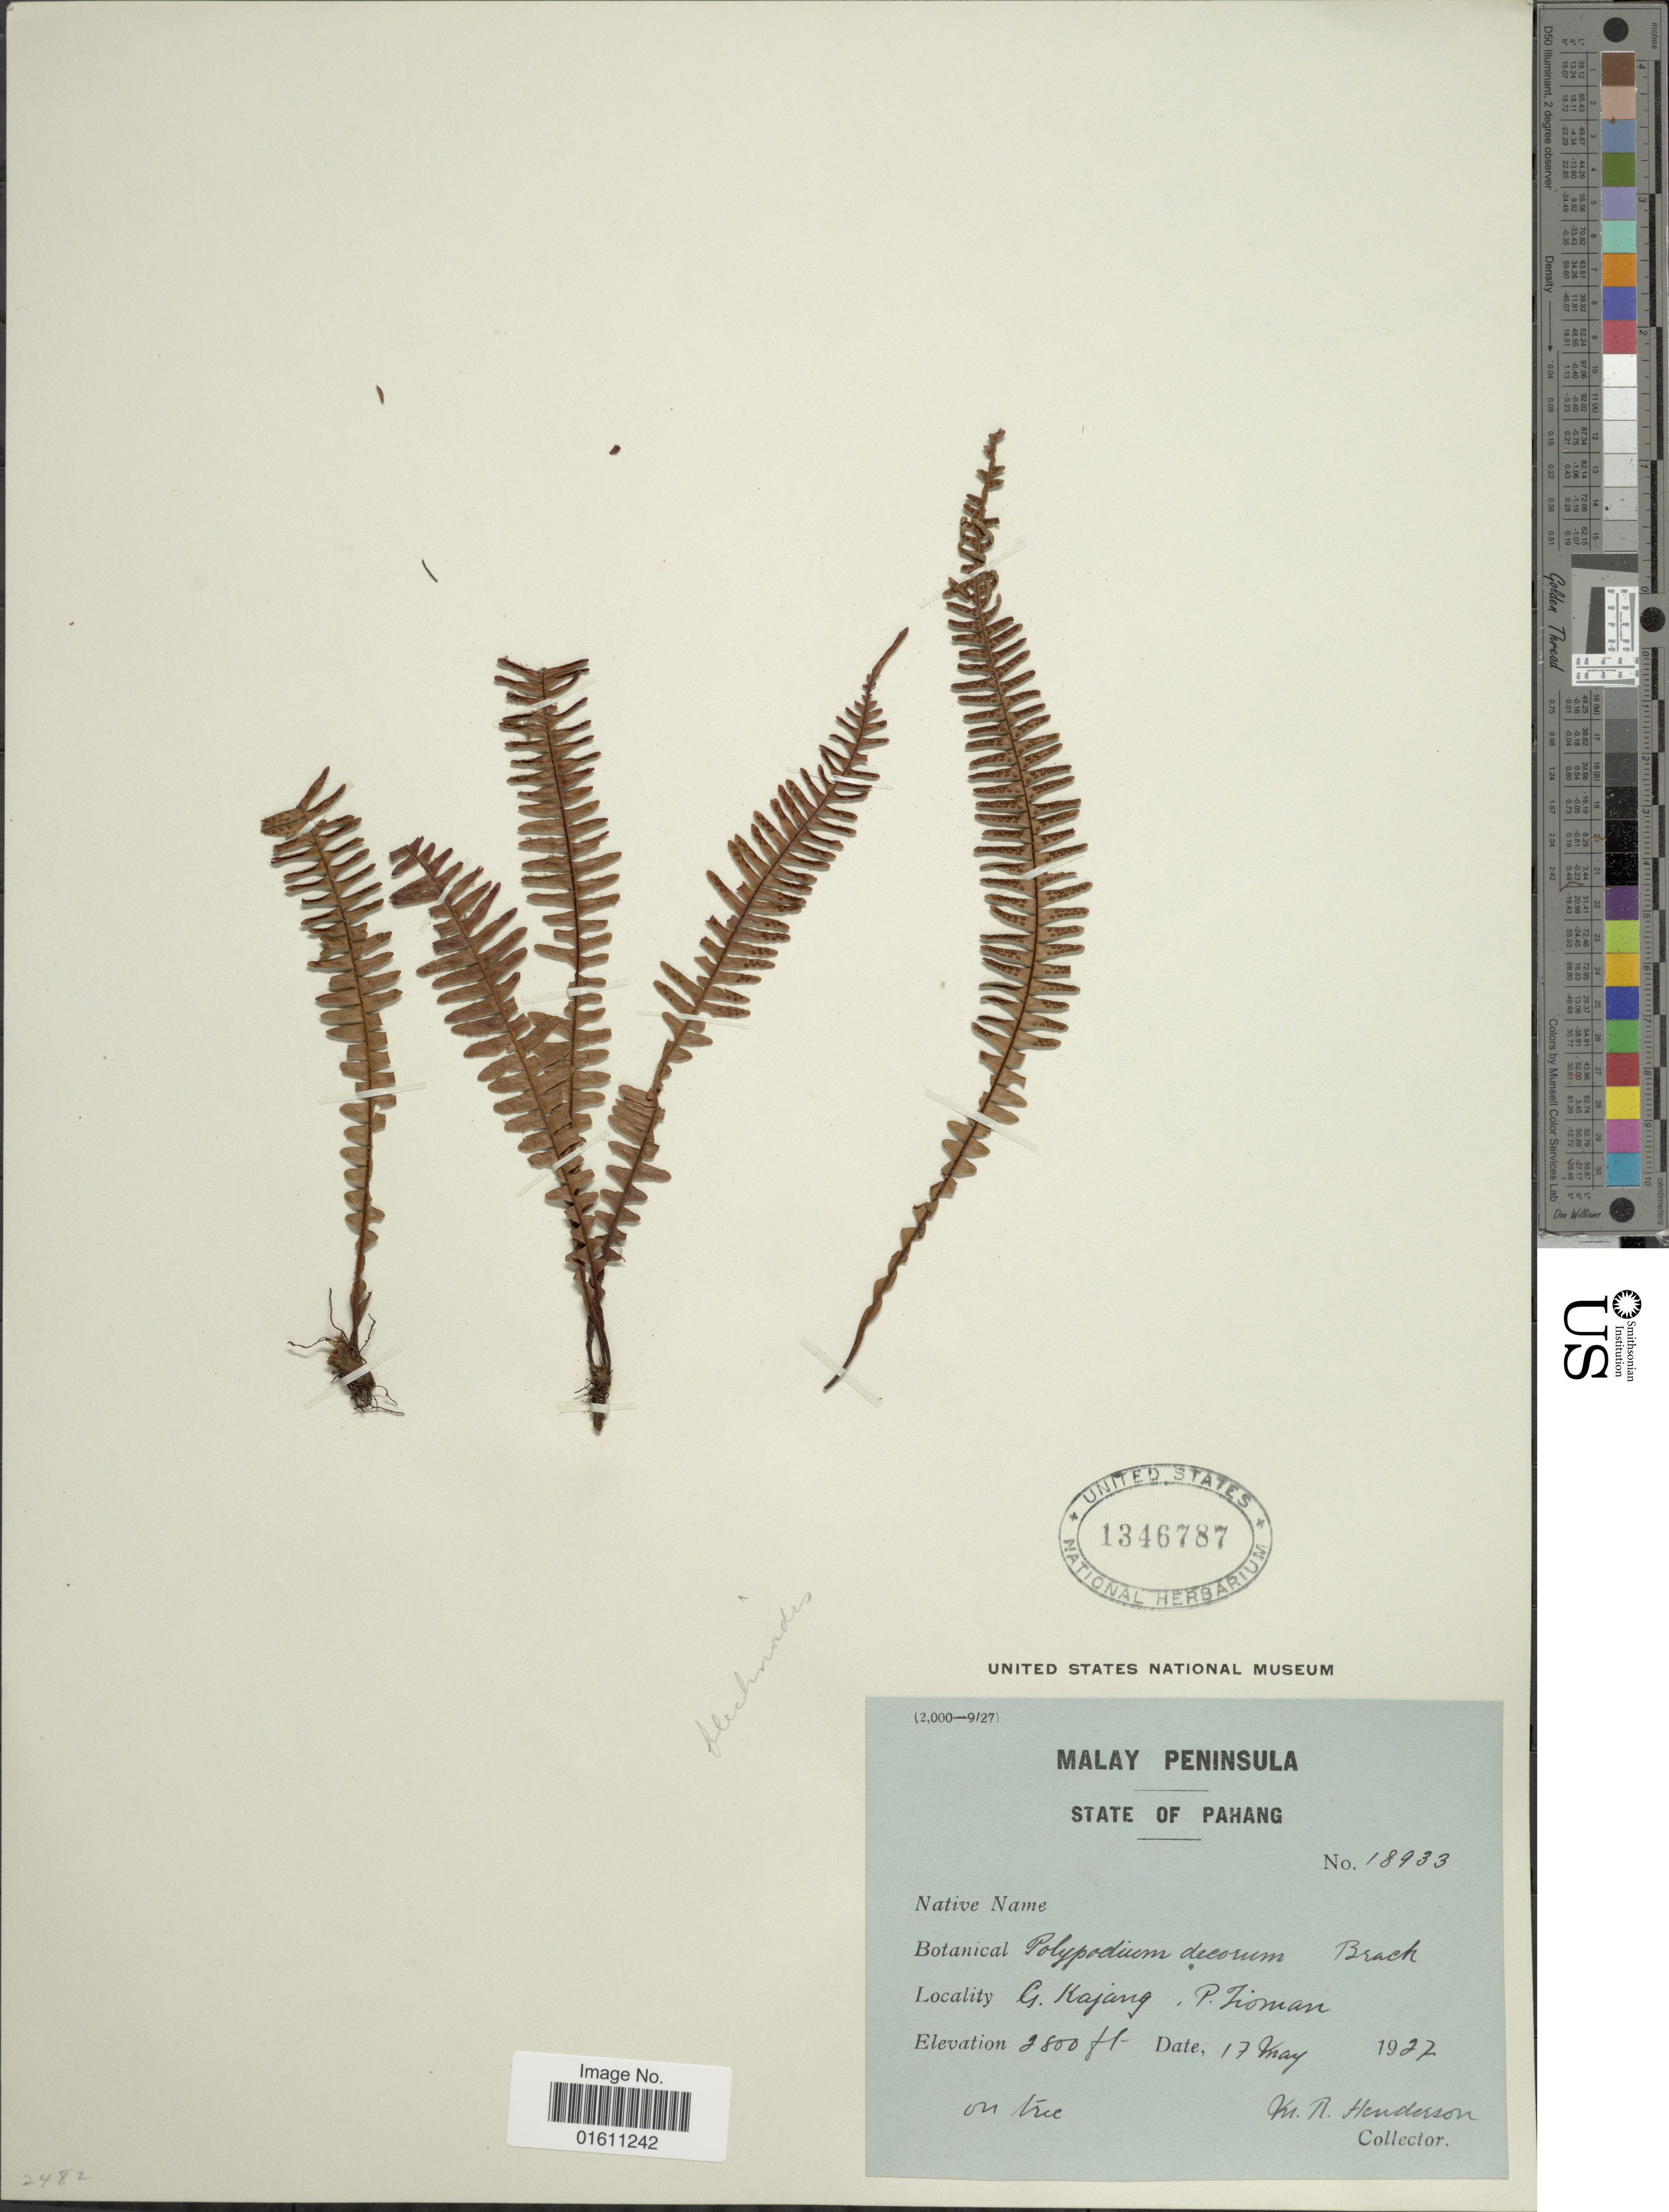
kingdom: Plantae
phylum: Tracheophyta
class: Polypodiopsida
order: Polypodiales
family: Polypodiaceae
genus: Ctenopterella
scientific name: Ctenopterella blechnoides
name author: (Grev.) Parris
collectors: M. Henderson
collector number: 18933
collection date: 1927-05-17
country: Malaysia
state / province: Pahang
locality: Malay Peninsula, State of Pahang, G. Kajang, P. Loman.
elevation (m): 853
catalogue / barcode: US 1346787